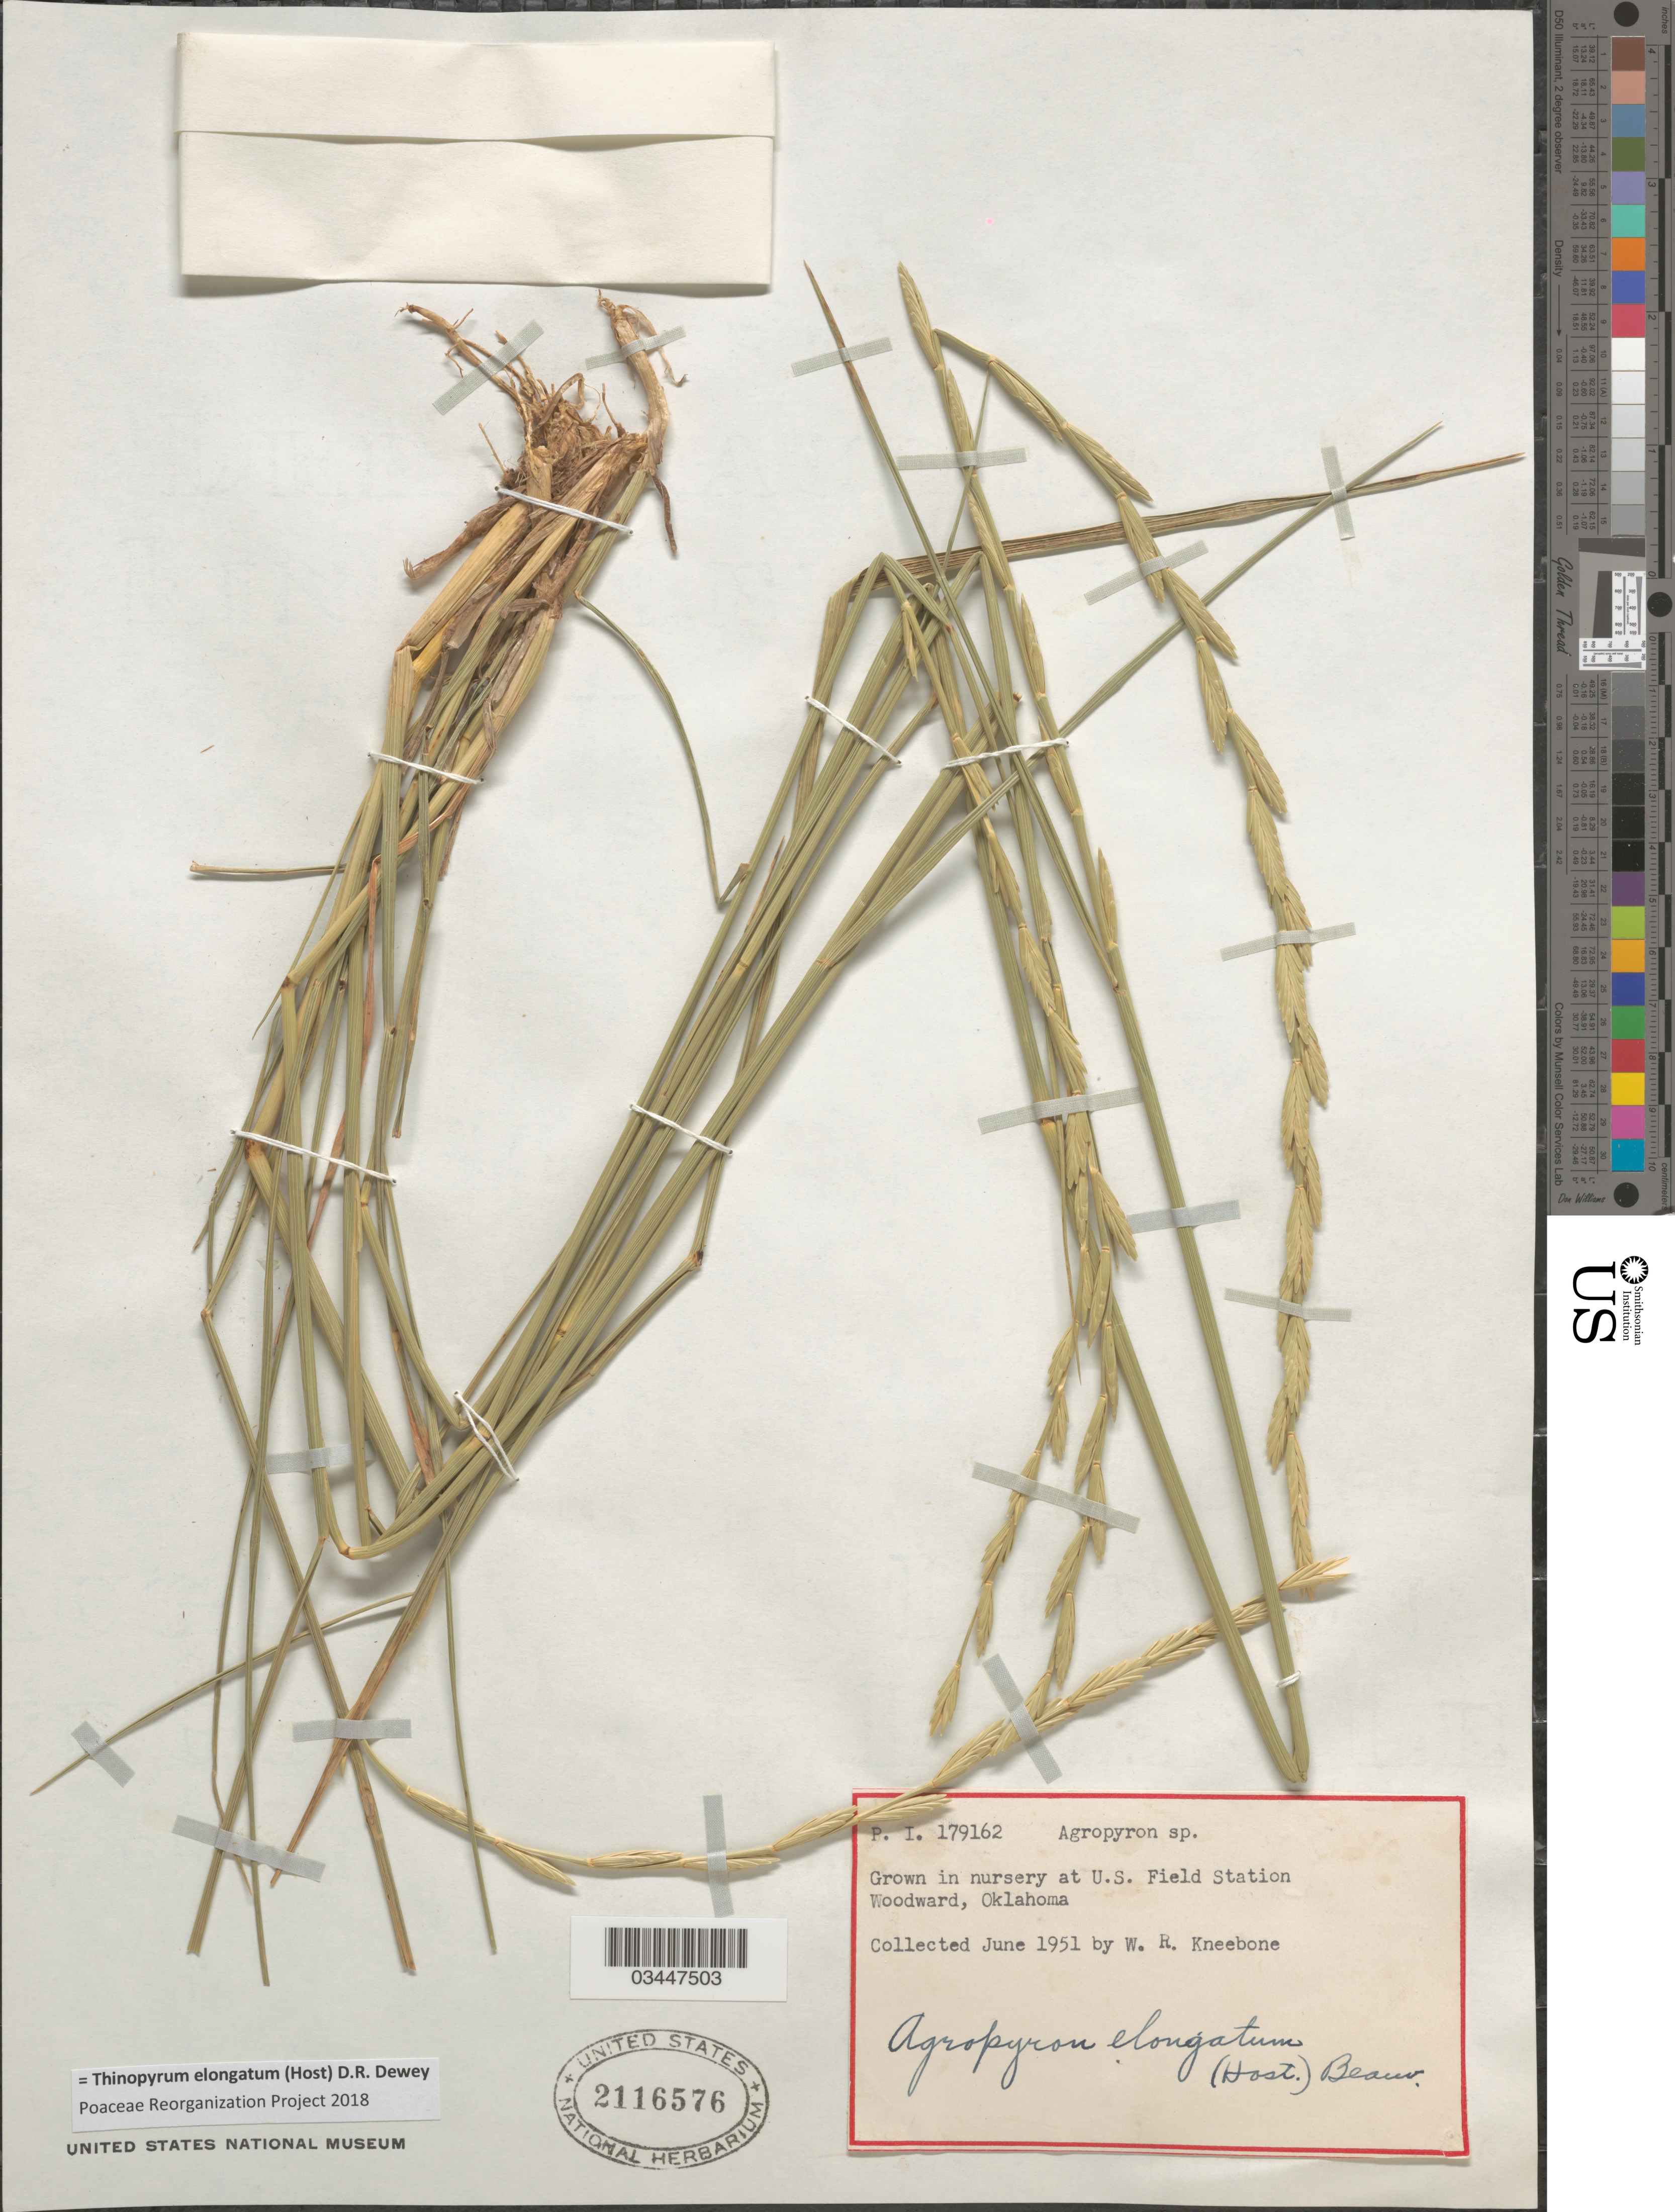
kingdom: Plantae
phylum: Tracheophyta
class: Liliopsida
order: Poales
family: Poaceae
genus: Thinopyrum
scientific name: Thinopyrum elongatum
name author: (Host) Barkworth & Dewey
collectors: W. Kneebone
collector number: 179162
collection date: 1951-06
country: United States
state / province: Oklahoma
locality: In nursery at U.S. Field Station Woodward.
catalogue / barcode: US 2116576